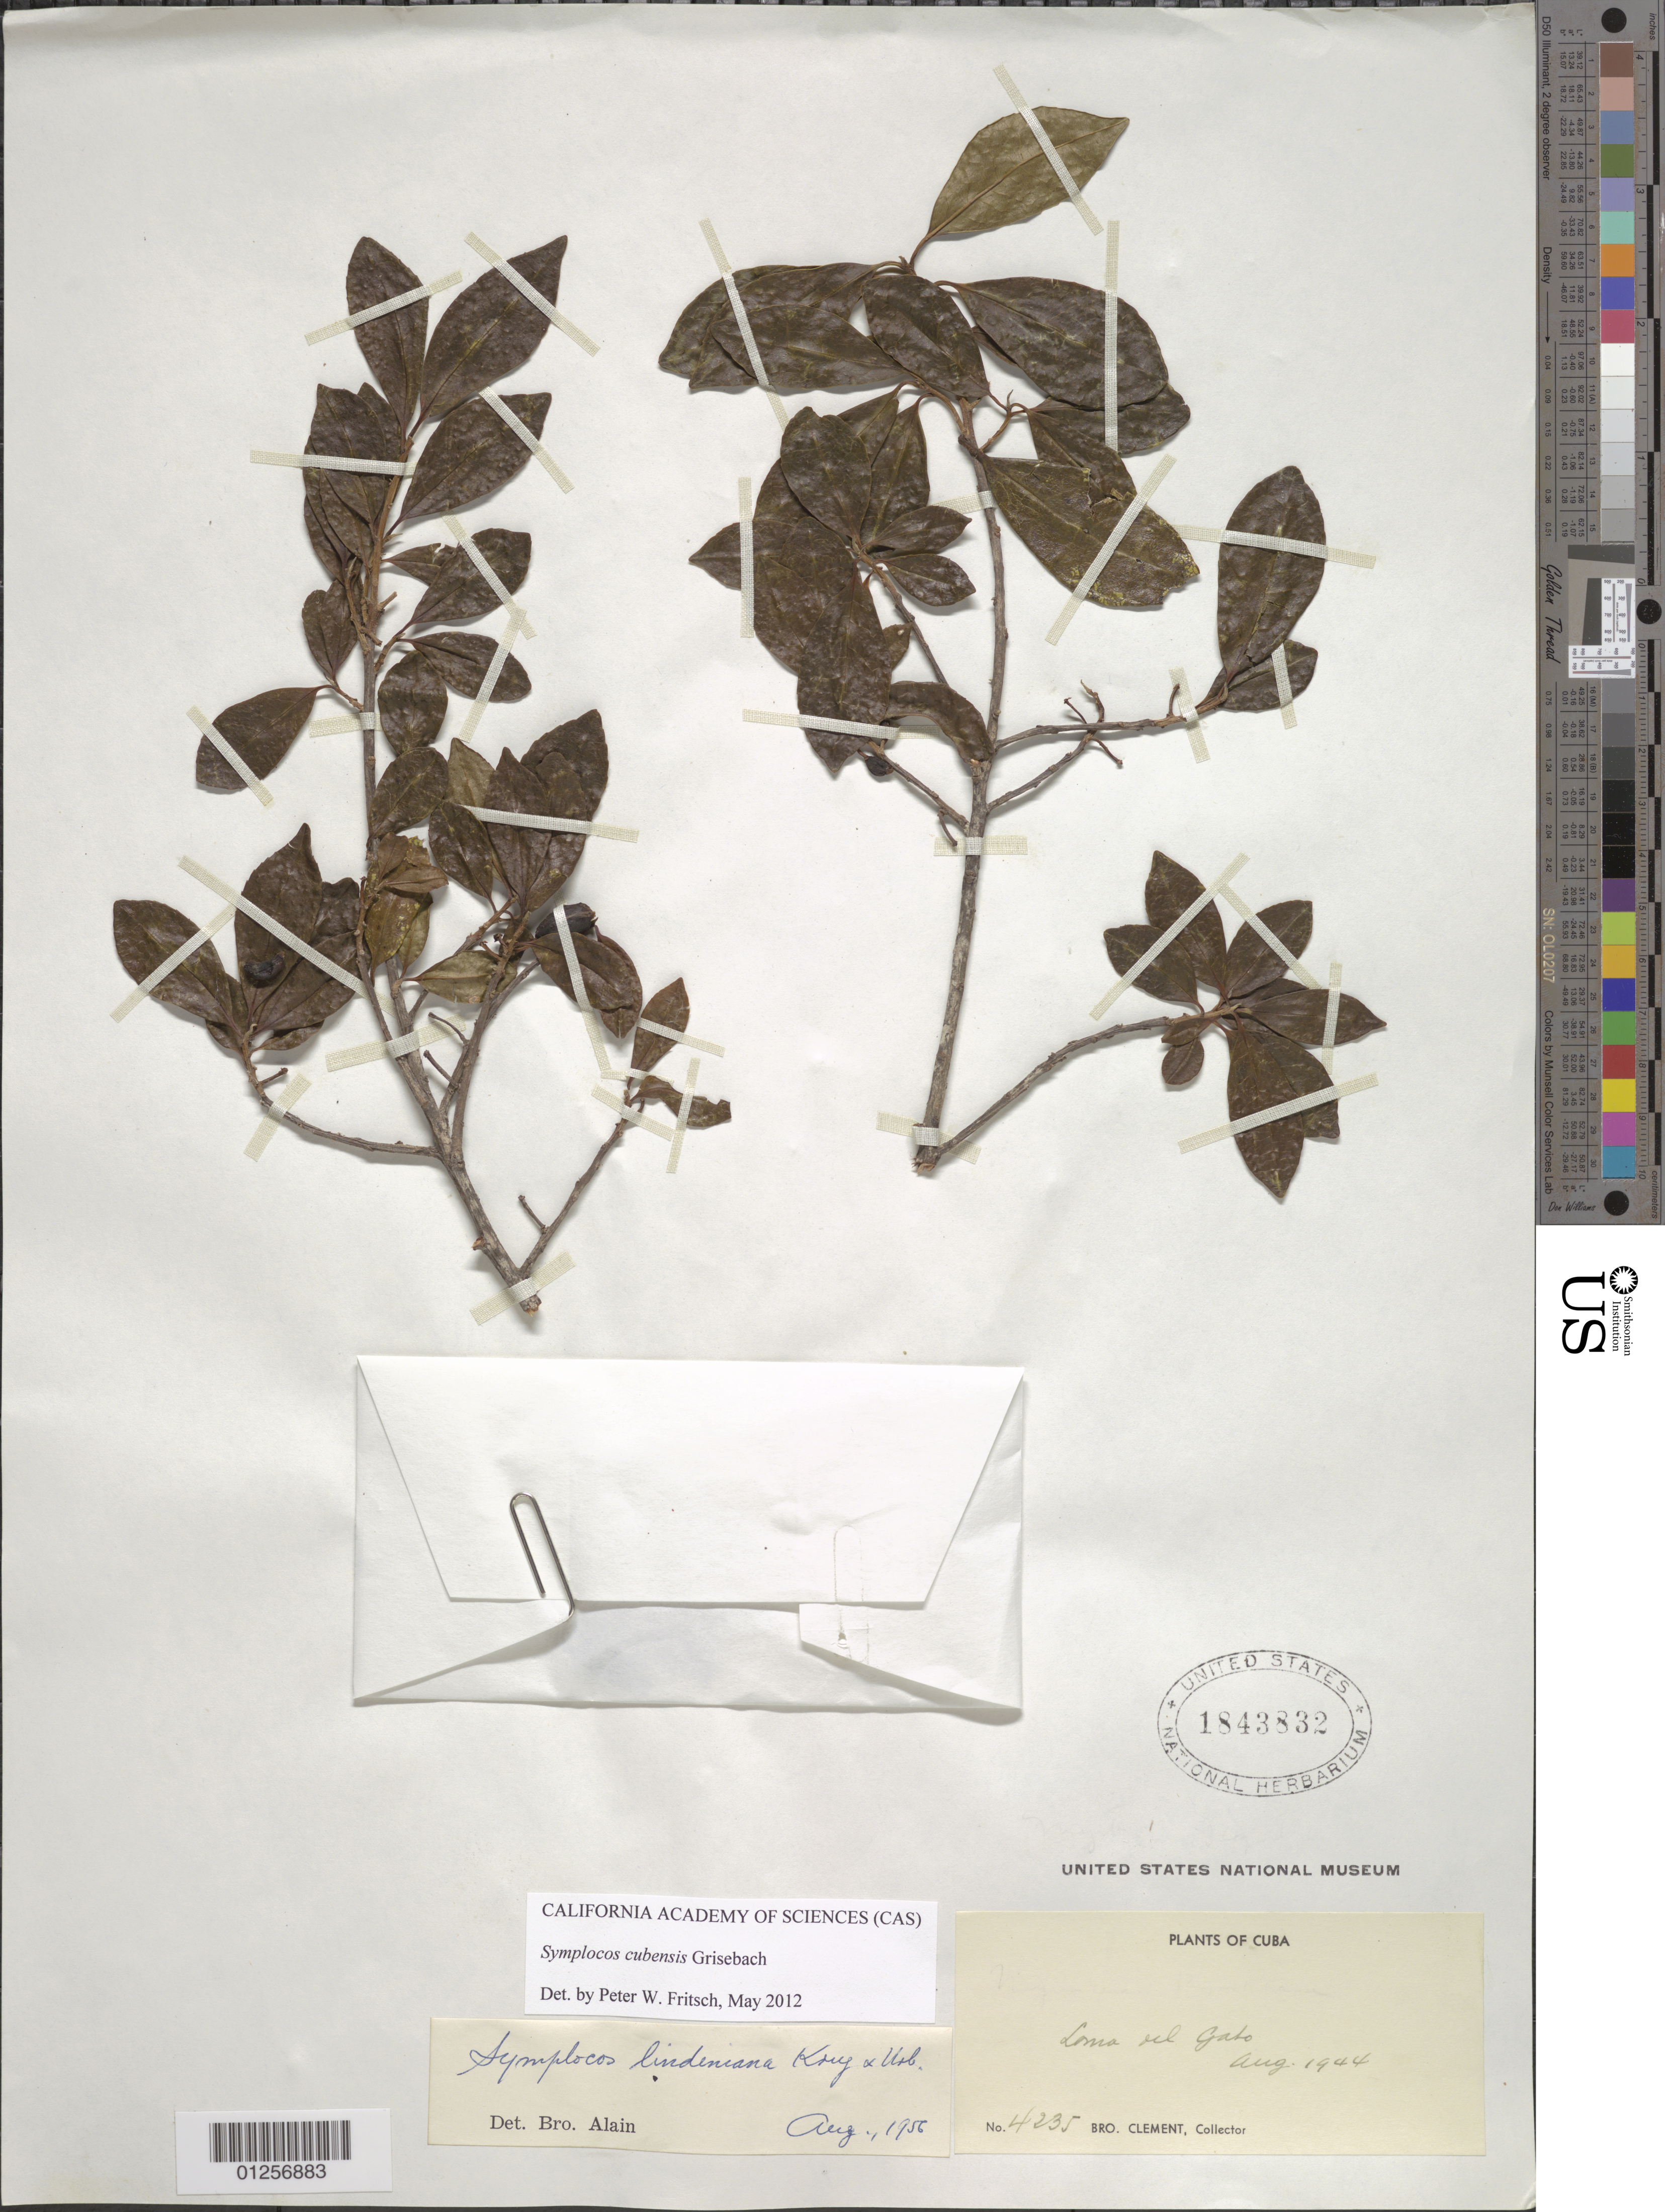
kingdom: Plantae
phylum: Tracheophyta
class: Magnoliopsida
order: Ericales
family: Symplocaceae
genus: Symplocos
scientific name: Symplocos cubensis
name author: Griseb.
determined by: Fritsch, Peter W.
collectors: A. Clément Téteau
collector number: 4235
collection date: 1944-08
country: Cuba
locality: Loma del Gato.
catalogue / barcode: US 1843832